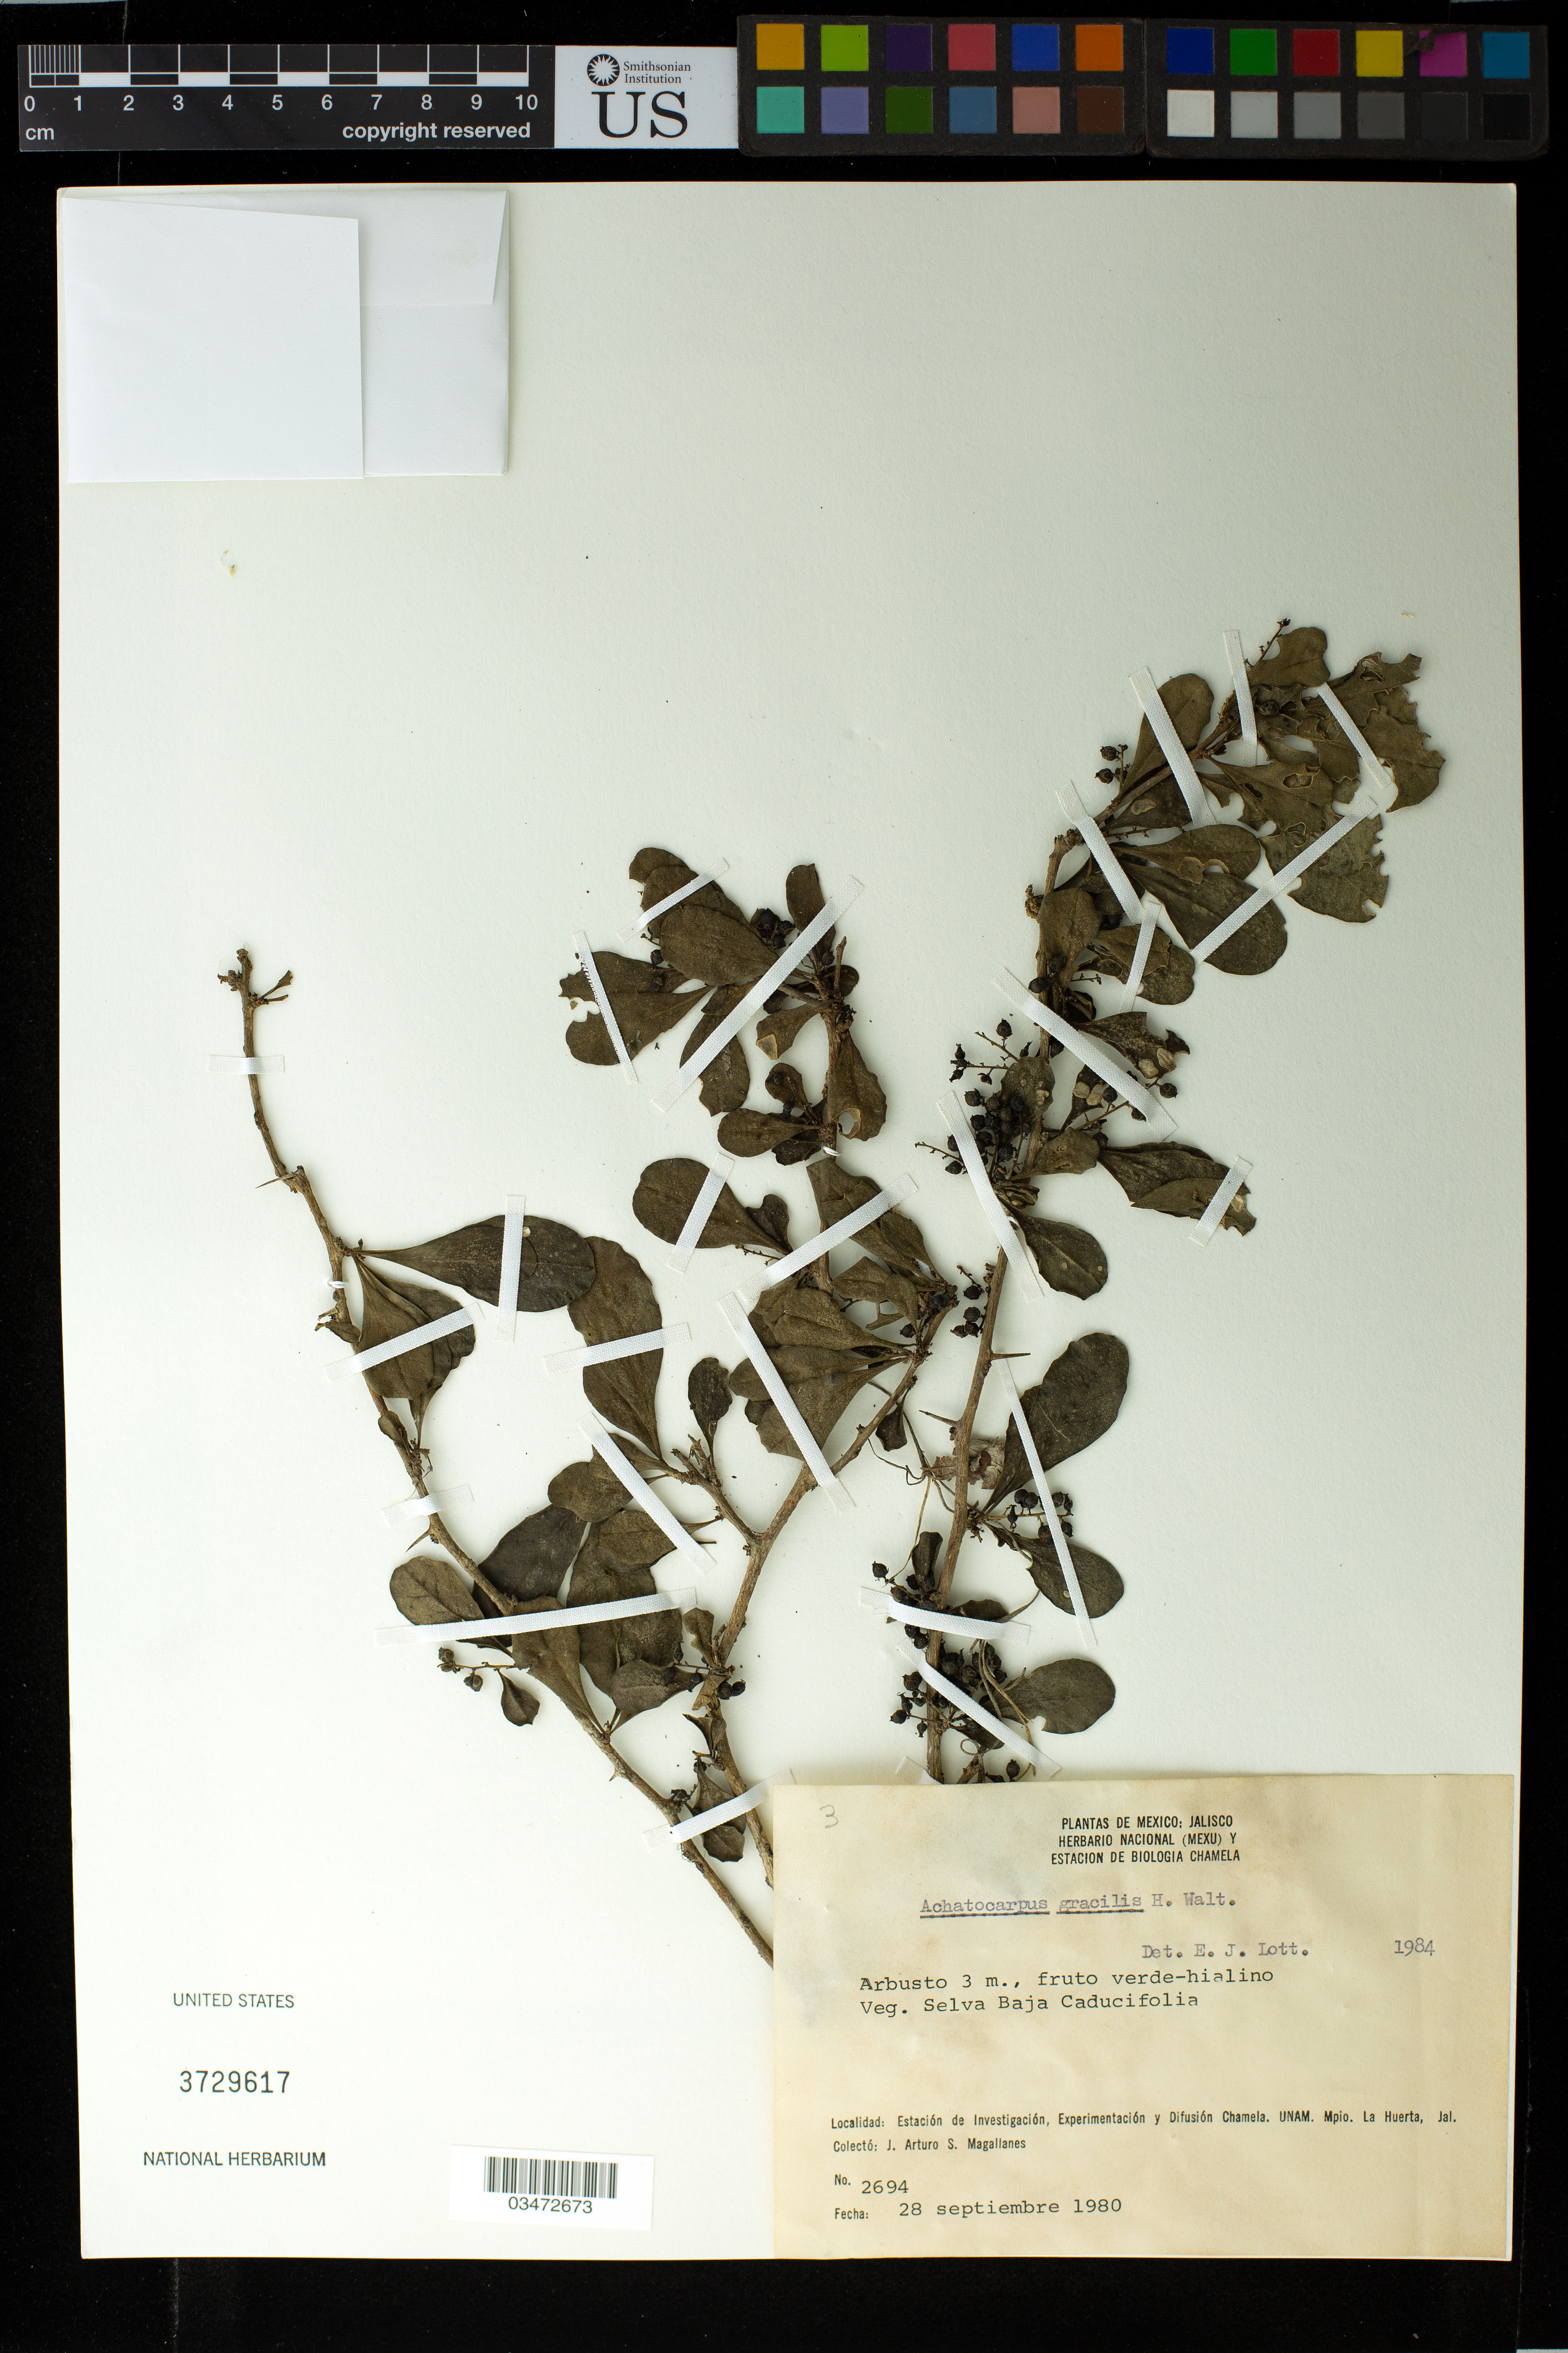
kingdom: Plantae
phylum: Tracheophyta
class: Magnoliopsida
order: Caryophyllales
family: Achatocarpaceae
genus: Achatocarpus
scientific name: Achatocarpus gracilis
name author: H. Walter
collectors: J. Magallanes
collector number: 2694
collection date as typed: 28 Sep 1980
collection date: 1980-09-28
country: Mexico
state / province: Jalisco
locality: Estacion de Investigacion, Experimentacion y Difusion Chamela. UNAM. Mpio. La Huerta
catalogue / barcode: US 3729617